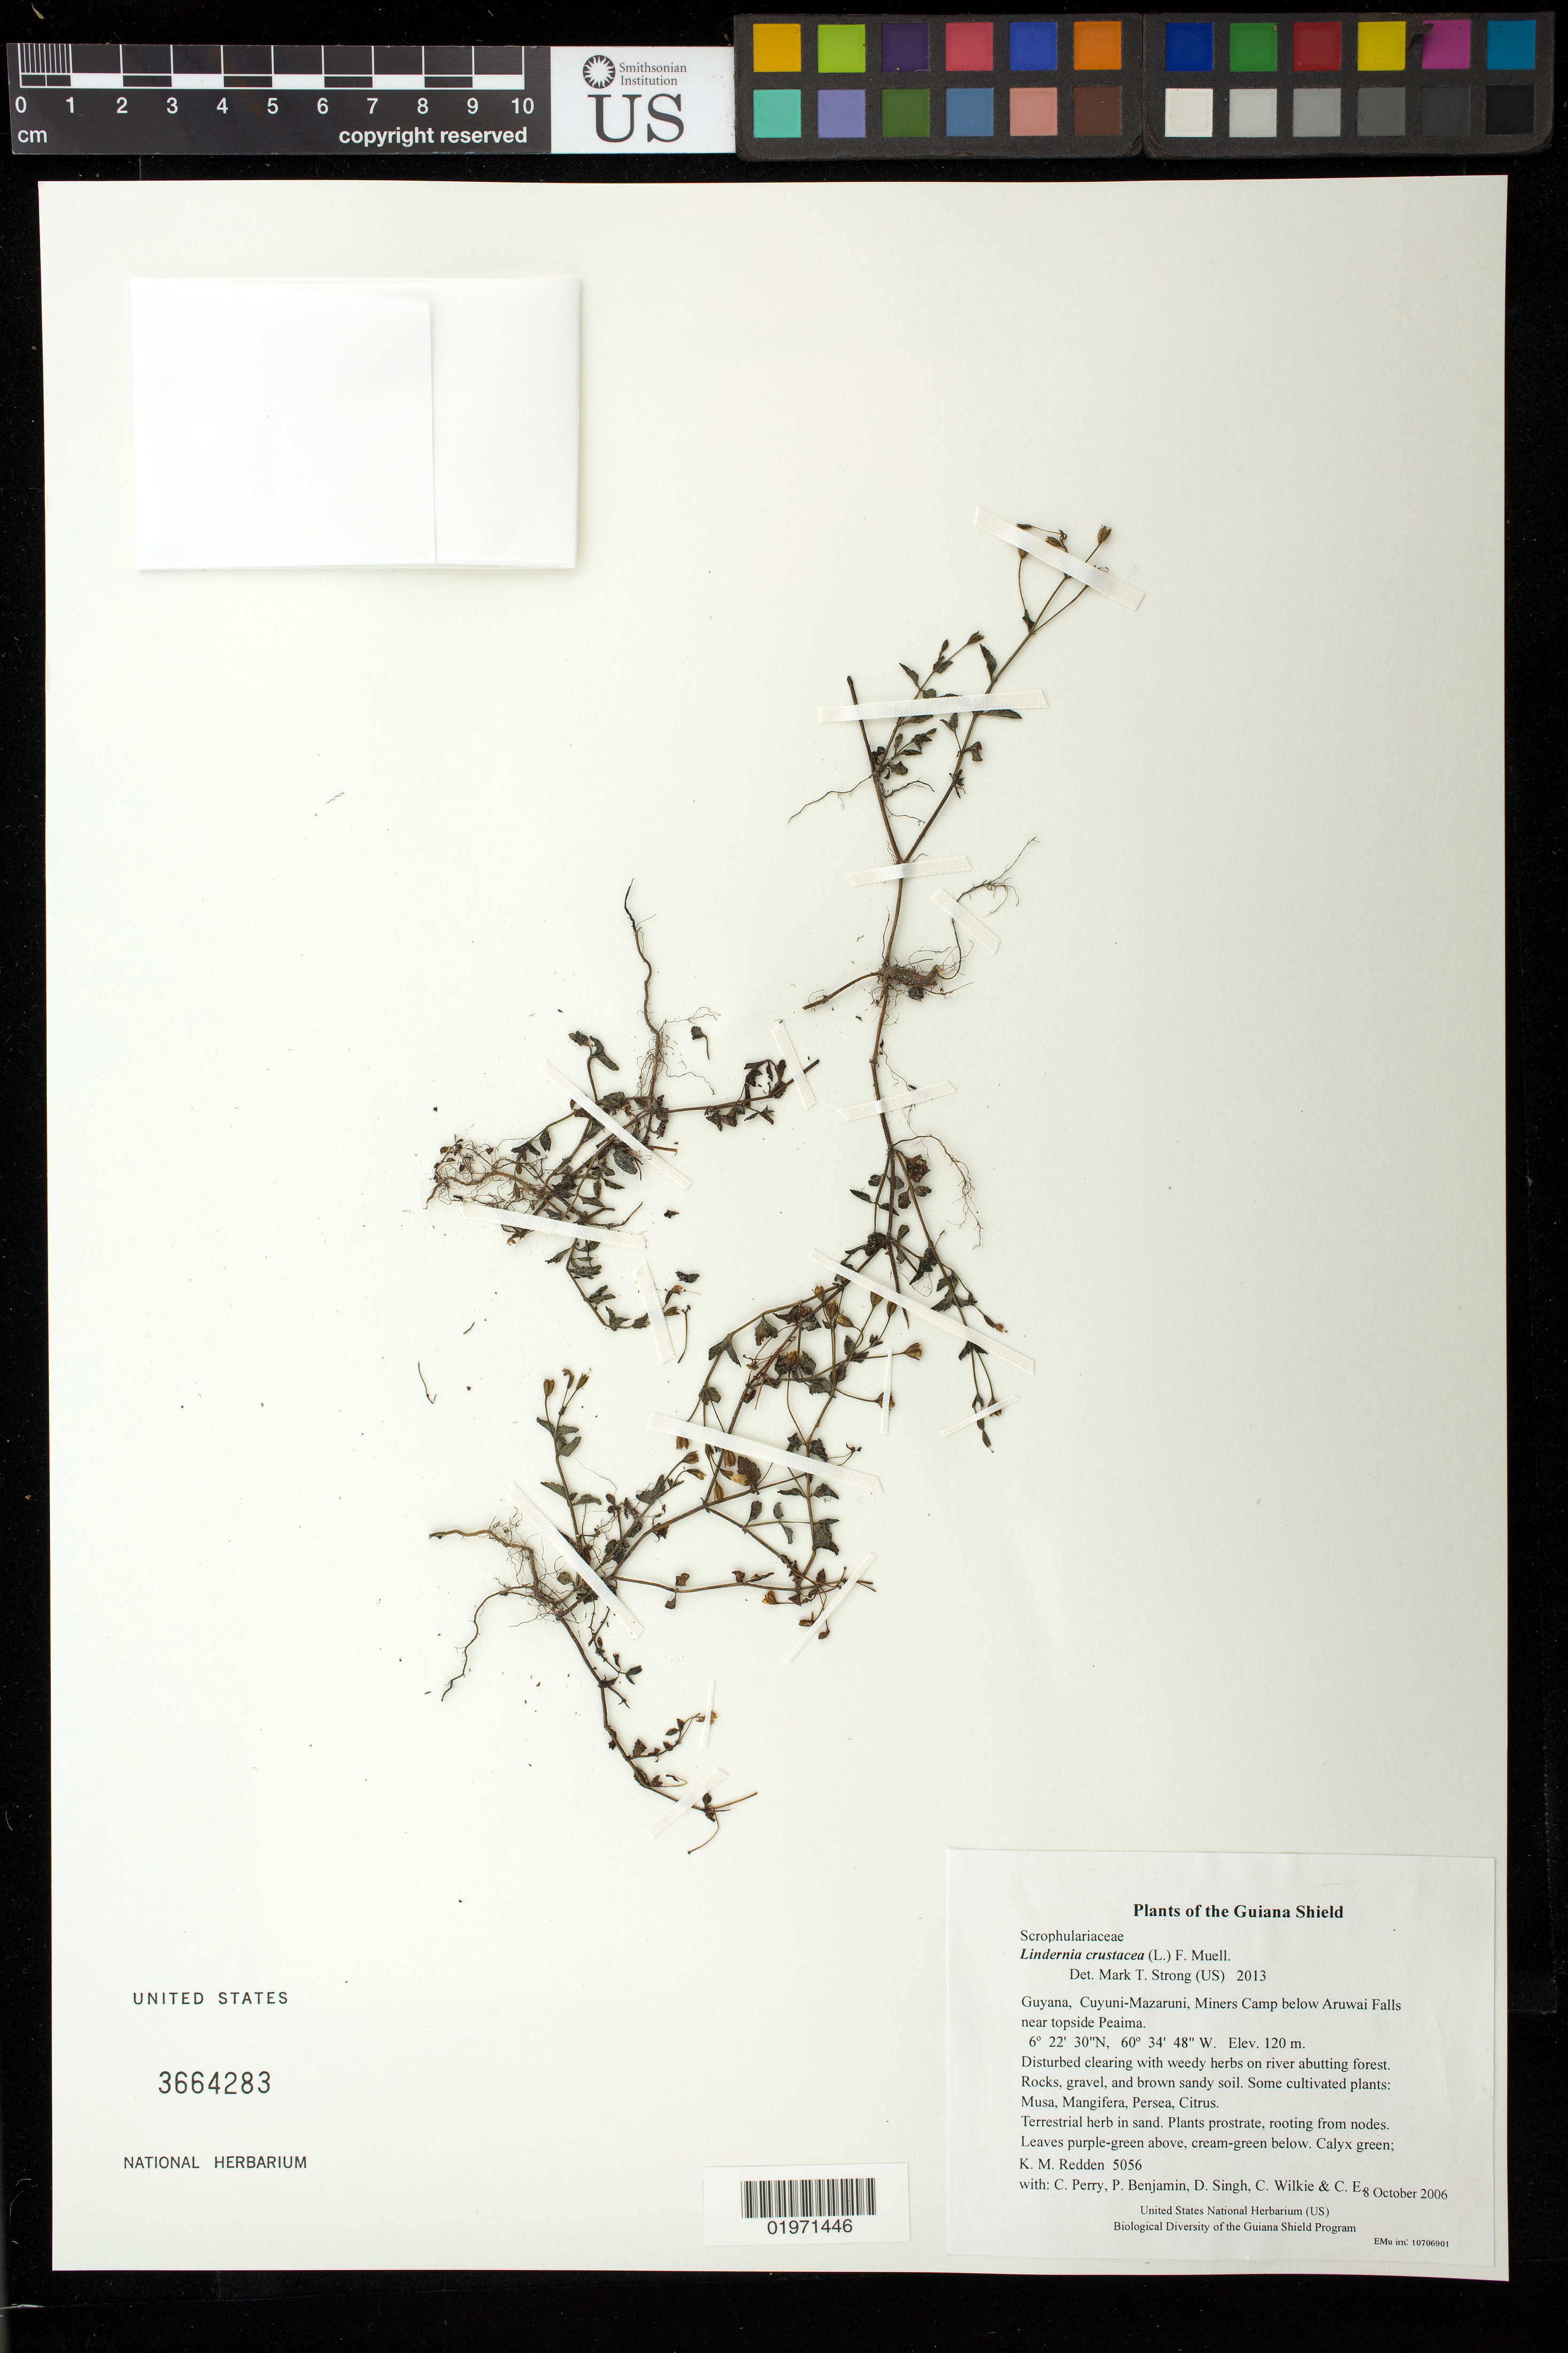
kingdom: Plantae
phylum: Tracheophyta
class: Magnoliopsida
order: Lamiales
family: Linderniaceae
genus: Lindernia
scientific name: Lindernia crustacea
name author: (L.) F. Muell.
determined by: Strong, M. T., (US), Smithsonian Institution - National Museum of Natural History (UNITED STATES)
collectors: K. M. Redden, C. Perry, P. Benjamin, D. Singh, C. Wilkie & C. E. Hinchliff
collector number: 5056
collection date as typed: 8 October 2006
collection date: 2006-10-08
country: Guyana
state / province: Cuyuni-Mazaruni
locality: Miners Camp below Arawai Falls near topside Peaima.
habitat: Disturbed clearing with weedy herbs on river abutting forest. Rocks, gravel, and brown sandy soil. Some cultivated plants: Musa, Mangifera, Persea, Citrus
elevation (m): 120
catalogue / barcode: US 3664283